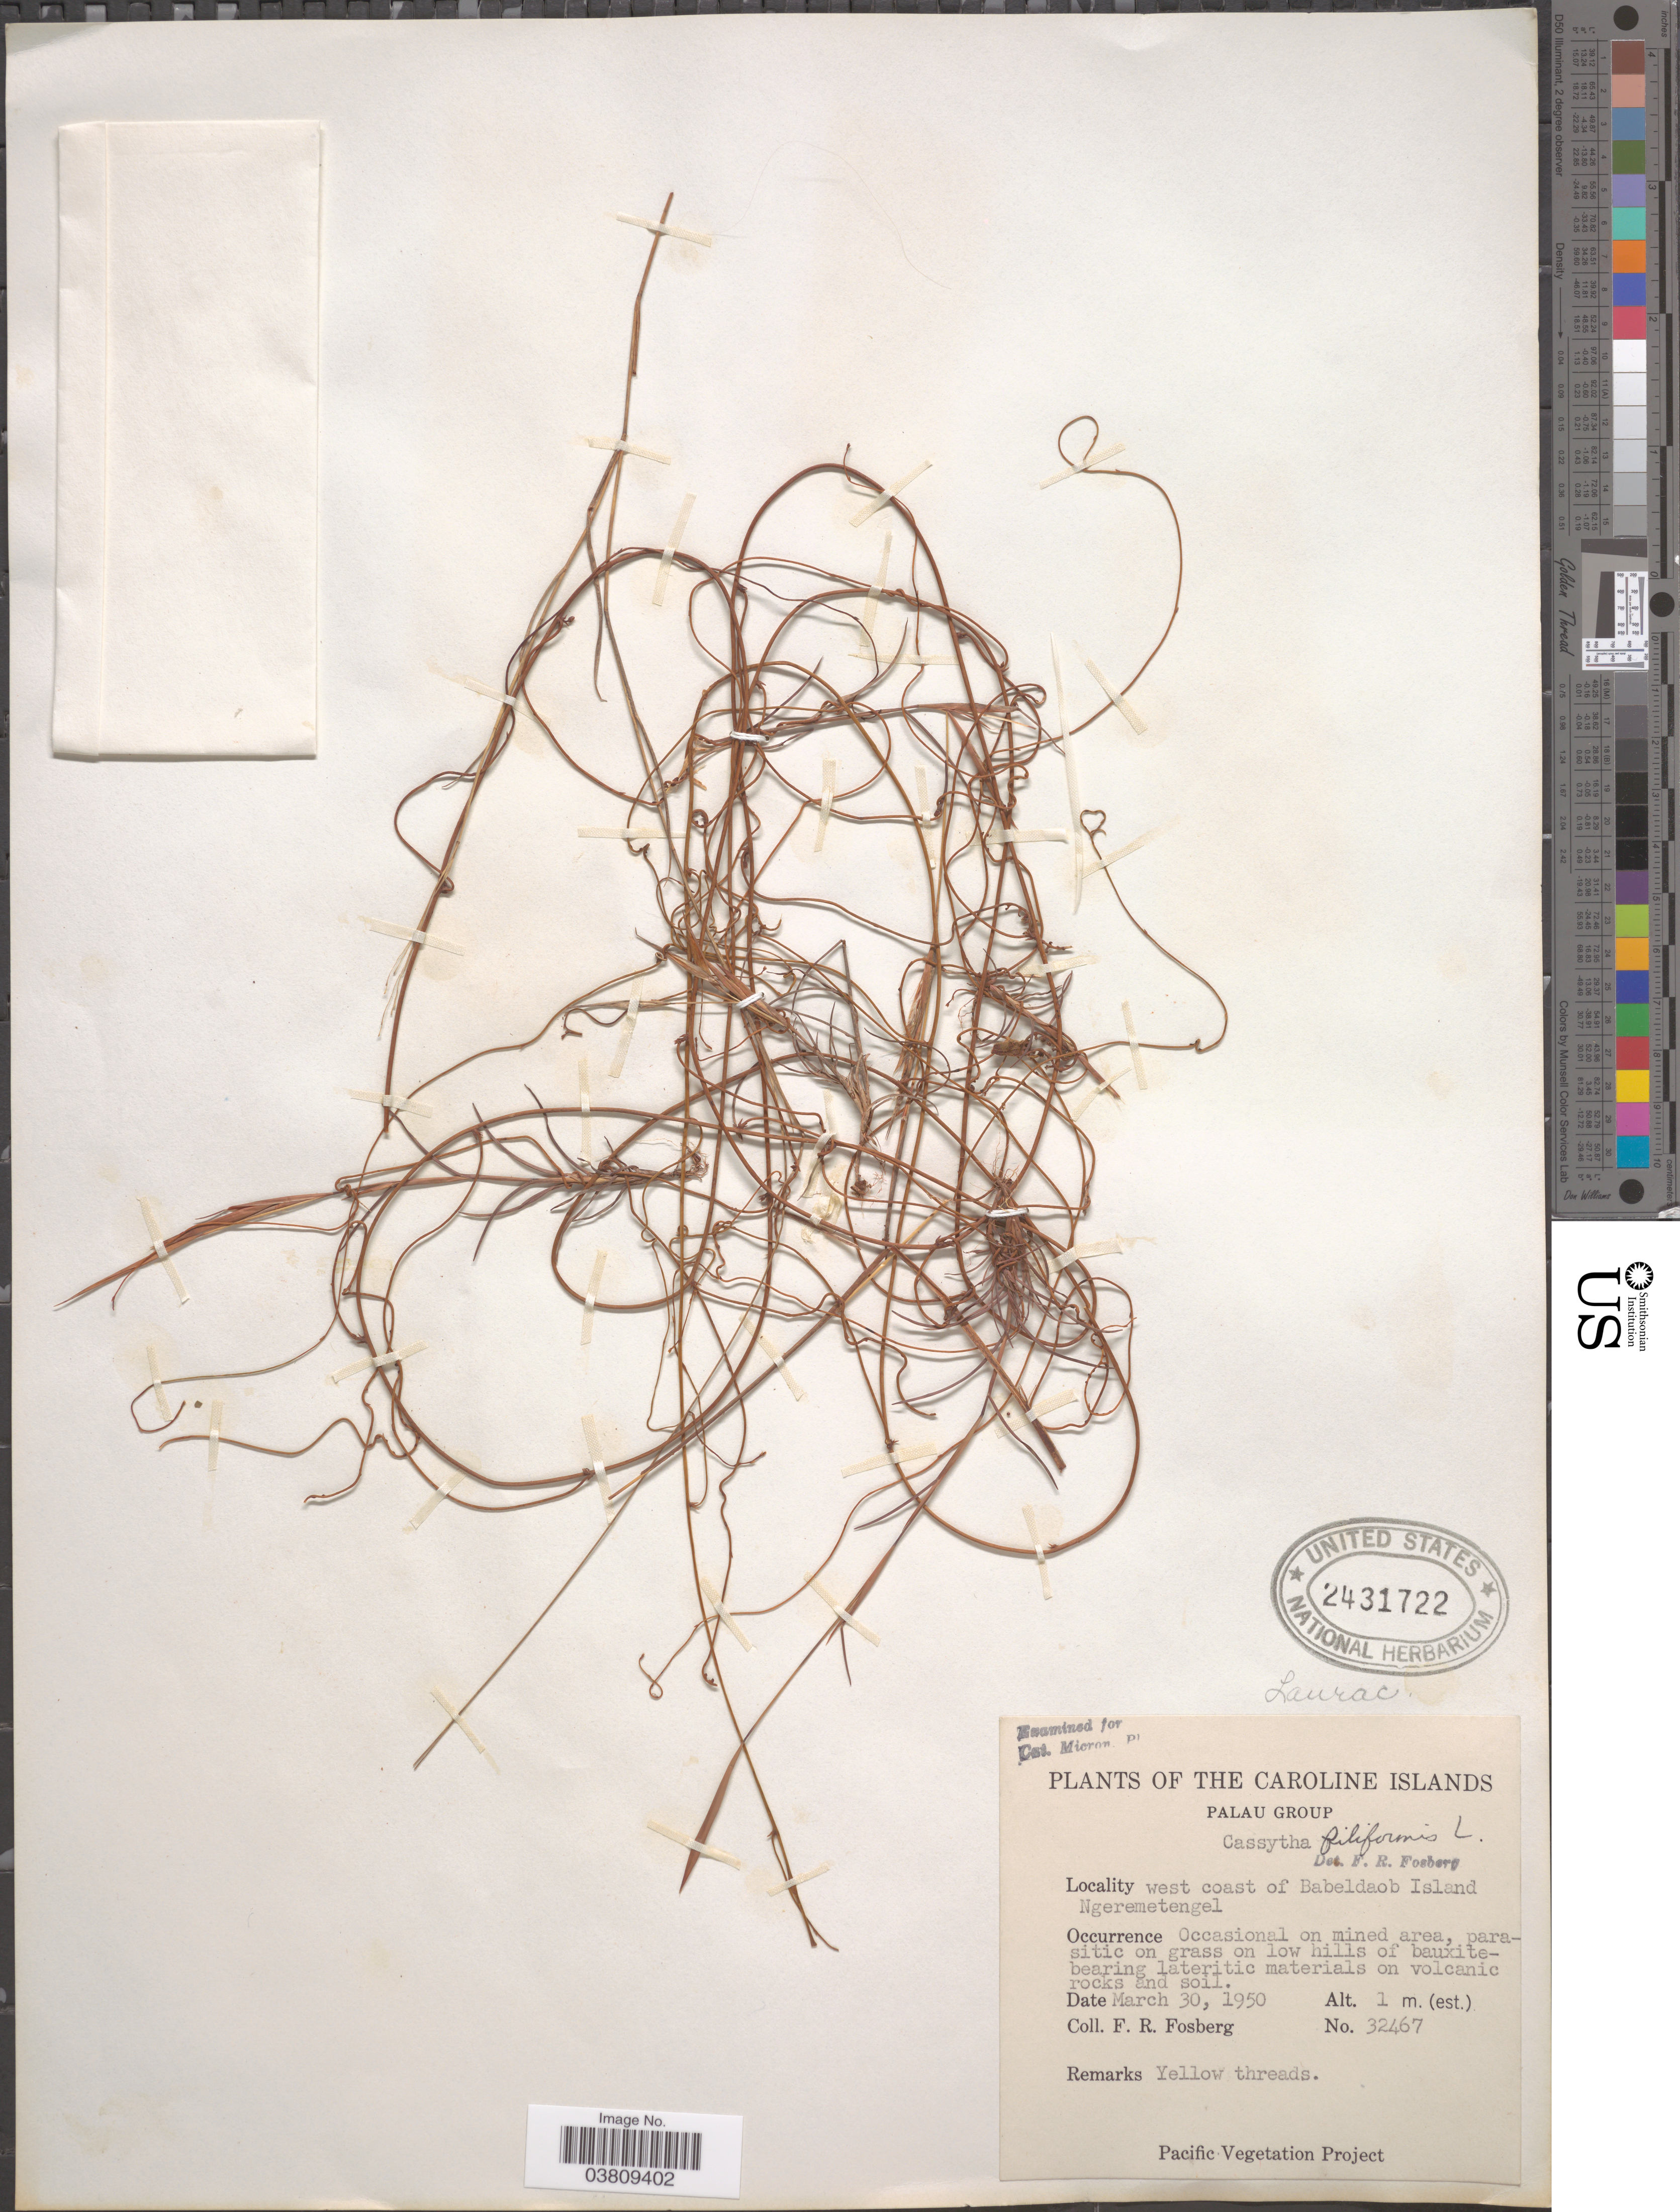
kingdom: Plantae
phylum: Tracheophyta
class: Magnoliopsida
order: Laurales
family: Lauraceae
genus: Cassytha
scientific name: Cassytha filiformis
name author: L.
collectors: F. R. Fosberg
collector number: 32467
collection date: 1950-03-30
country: Palau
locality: The Caroline Islands. Palau Group. West coast of Babeldaob Island Ngeremetengel. On mined area.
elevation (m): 1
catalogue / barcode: US 2431722